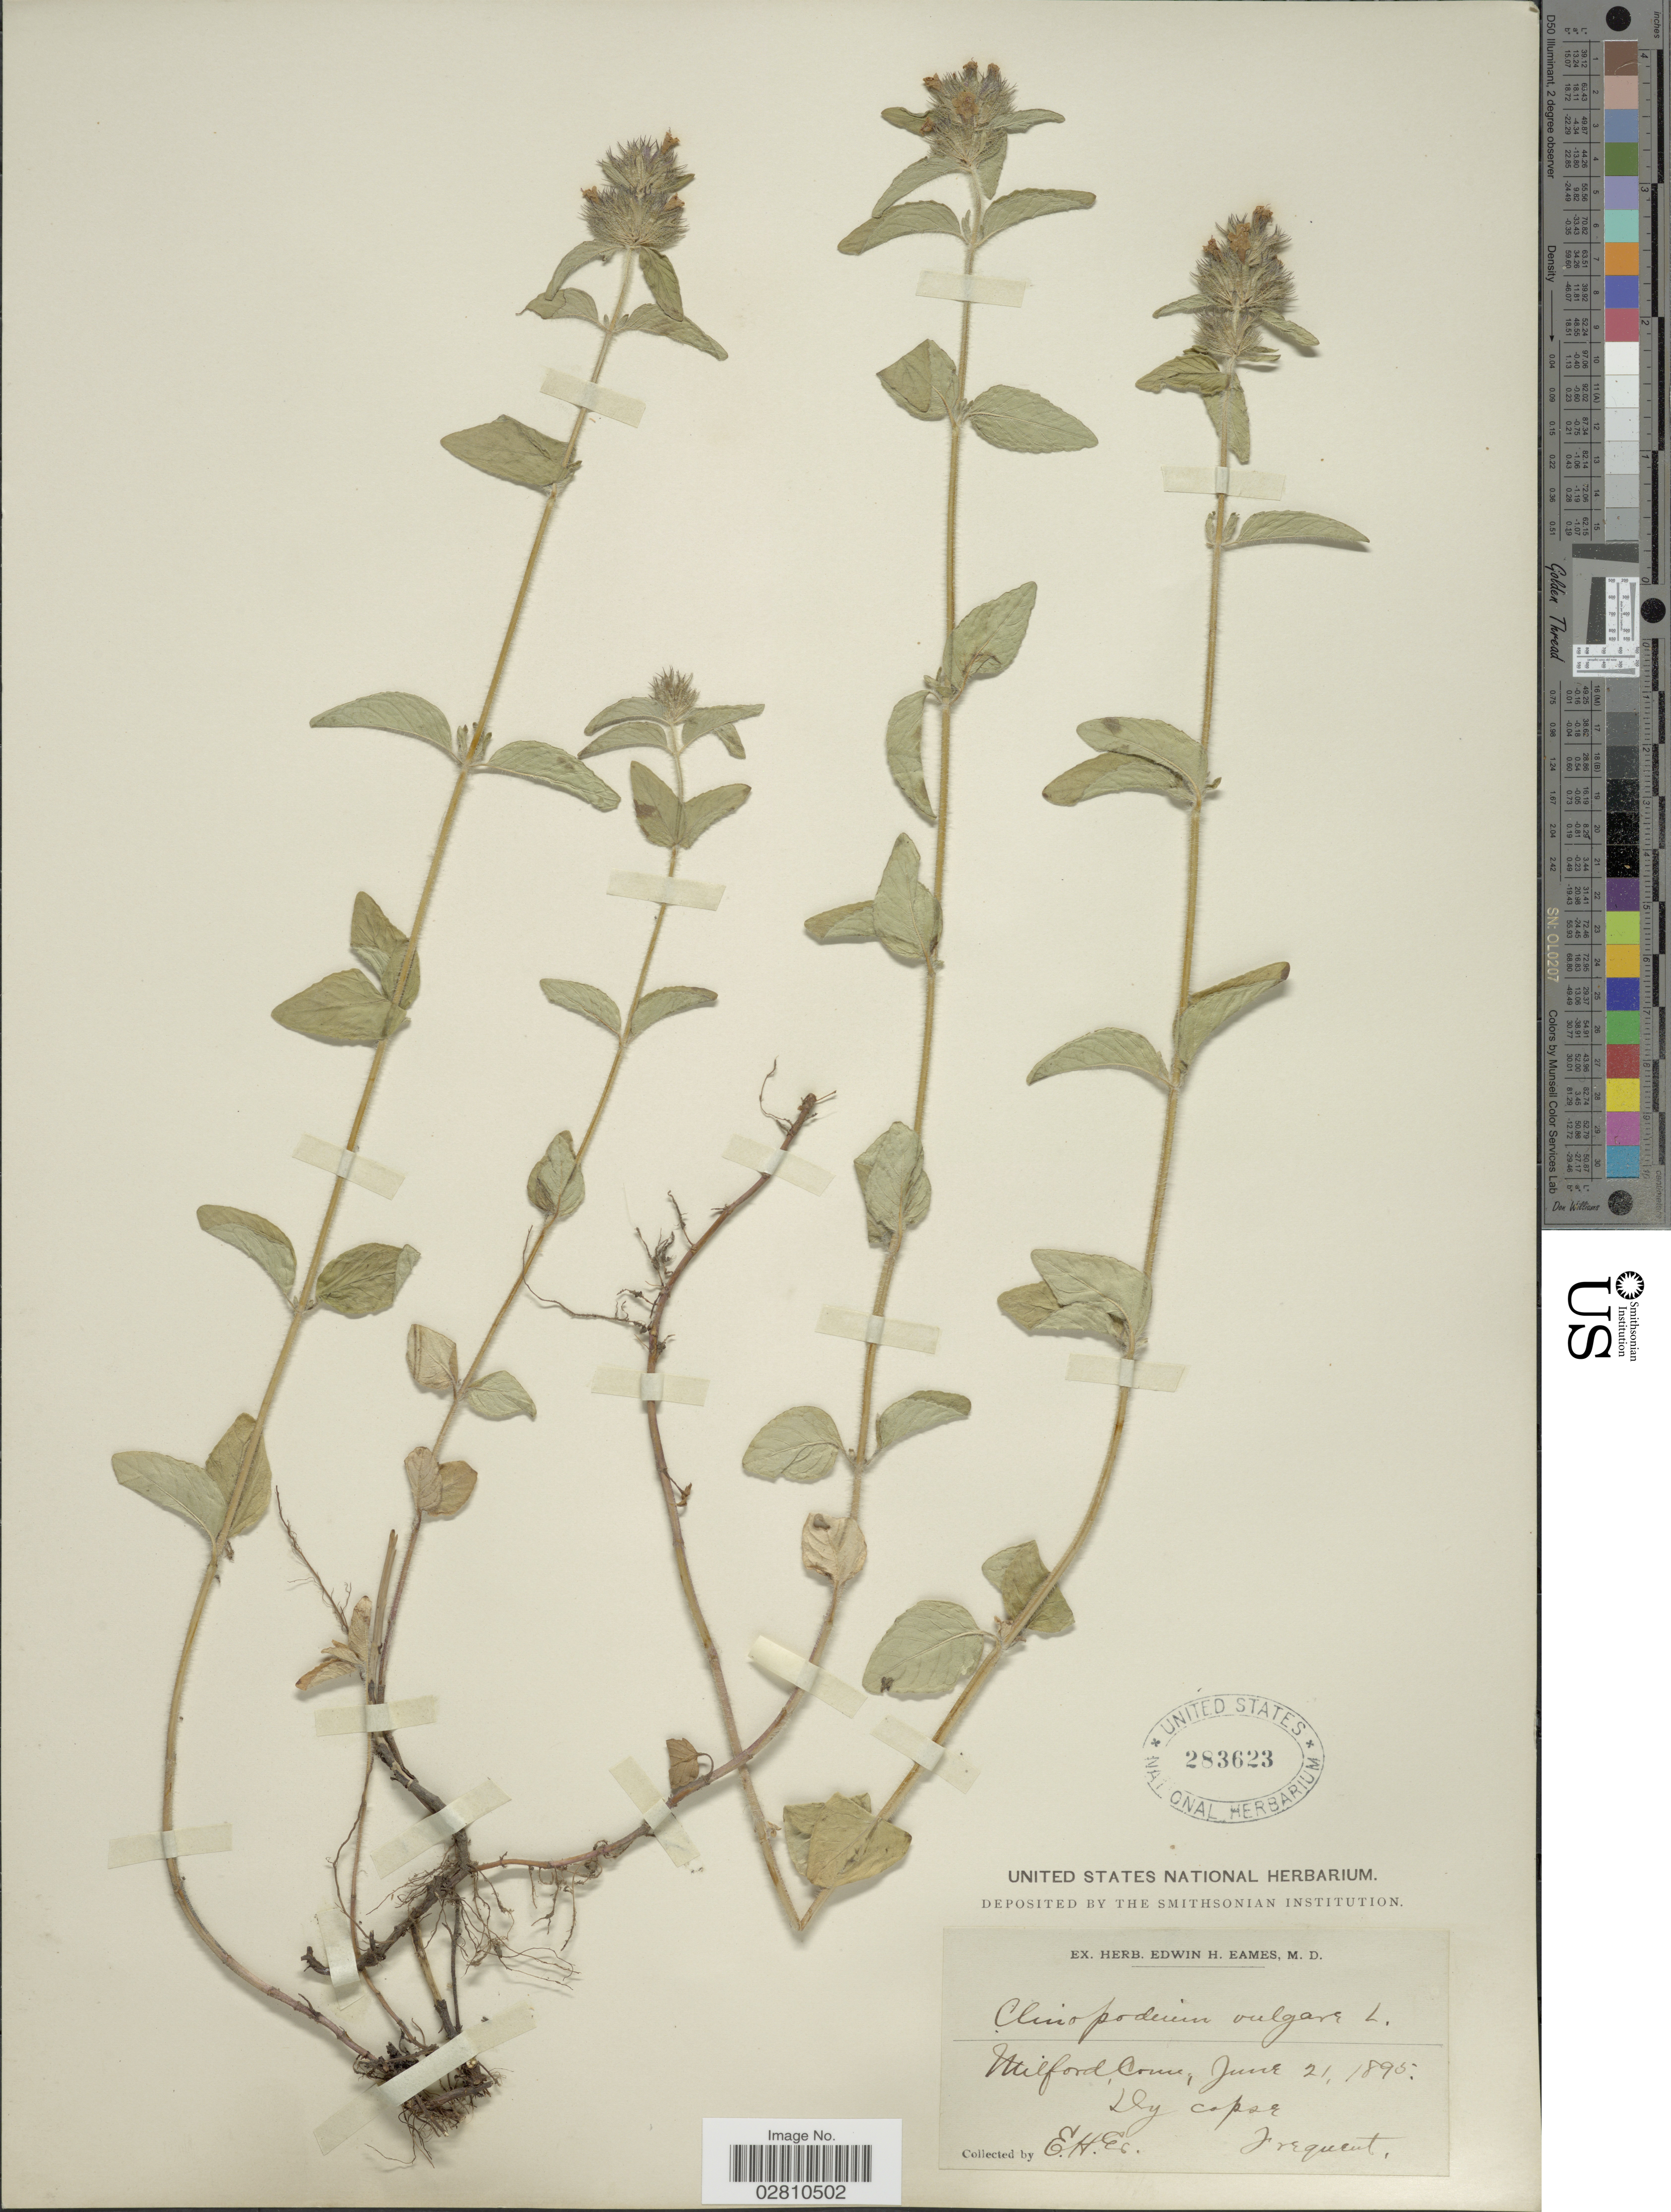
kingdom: Plantae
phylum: Tracheophyta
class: Magnoliopsida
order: Lamiales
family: Lamiaceae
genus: Clinopodium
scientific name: Clinopodium vulgare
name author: L.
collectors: E. H. Eames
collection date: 1895-06-21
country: United States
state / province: Connecticut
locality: Milford, Conn.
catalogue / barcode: US 283623